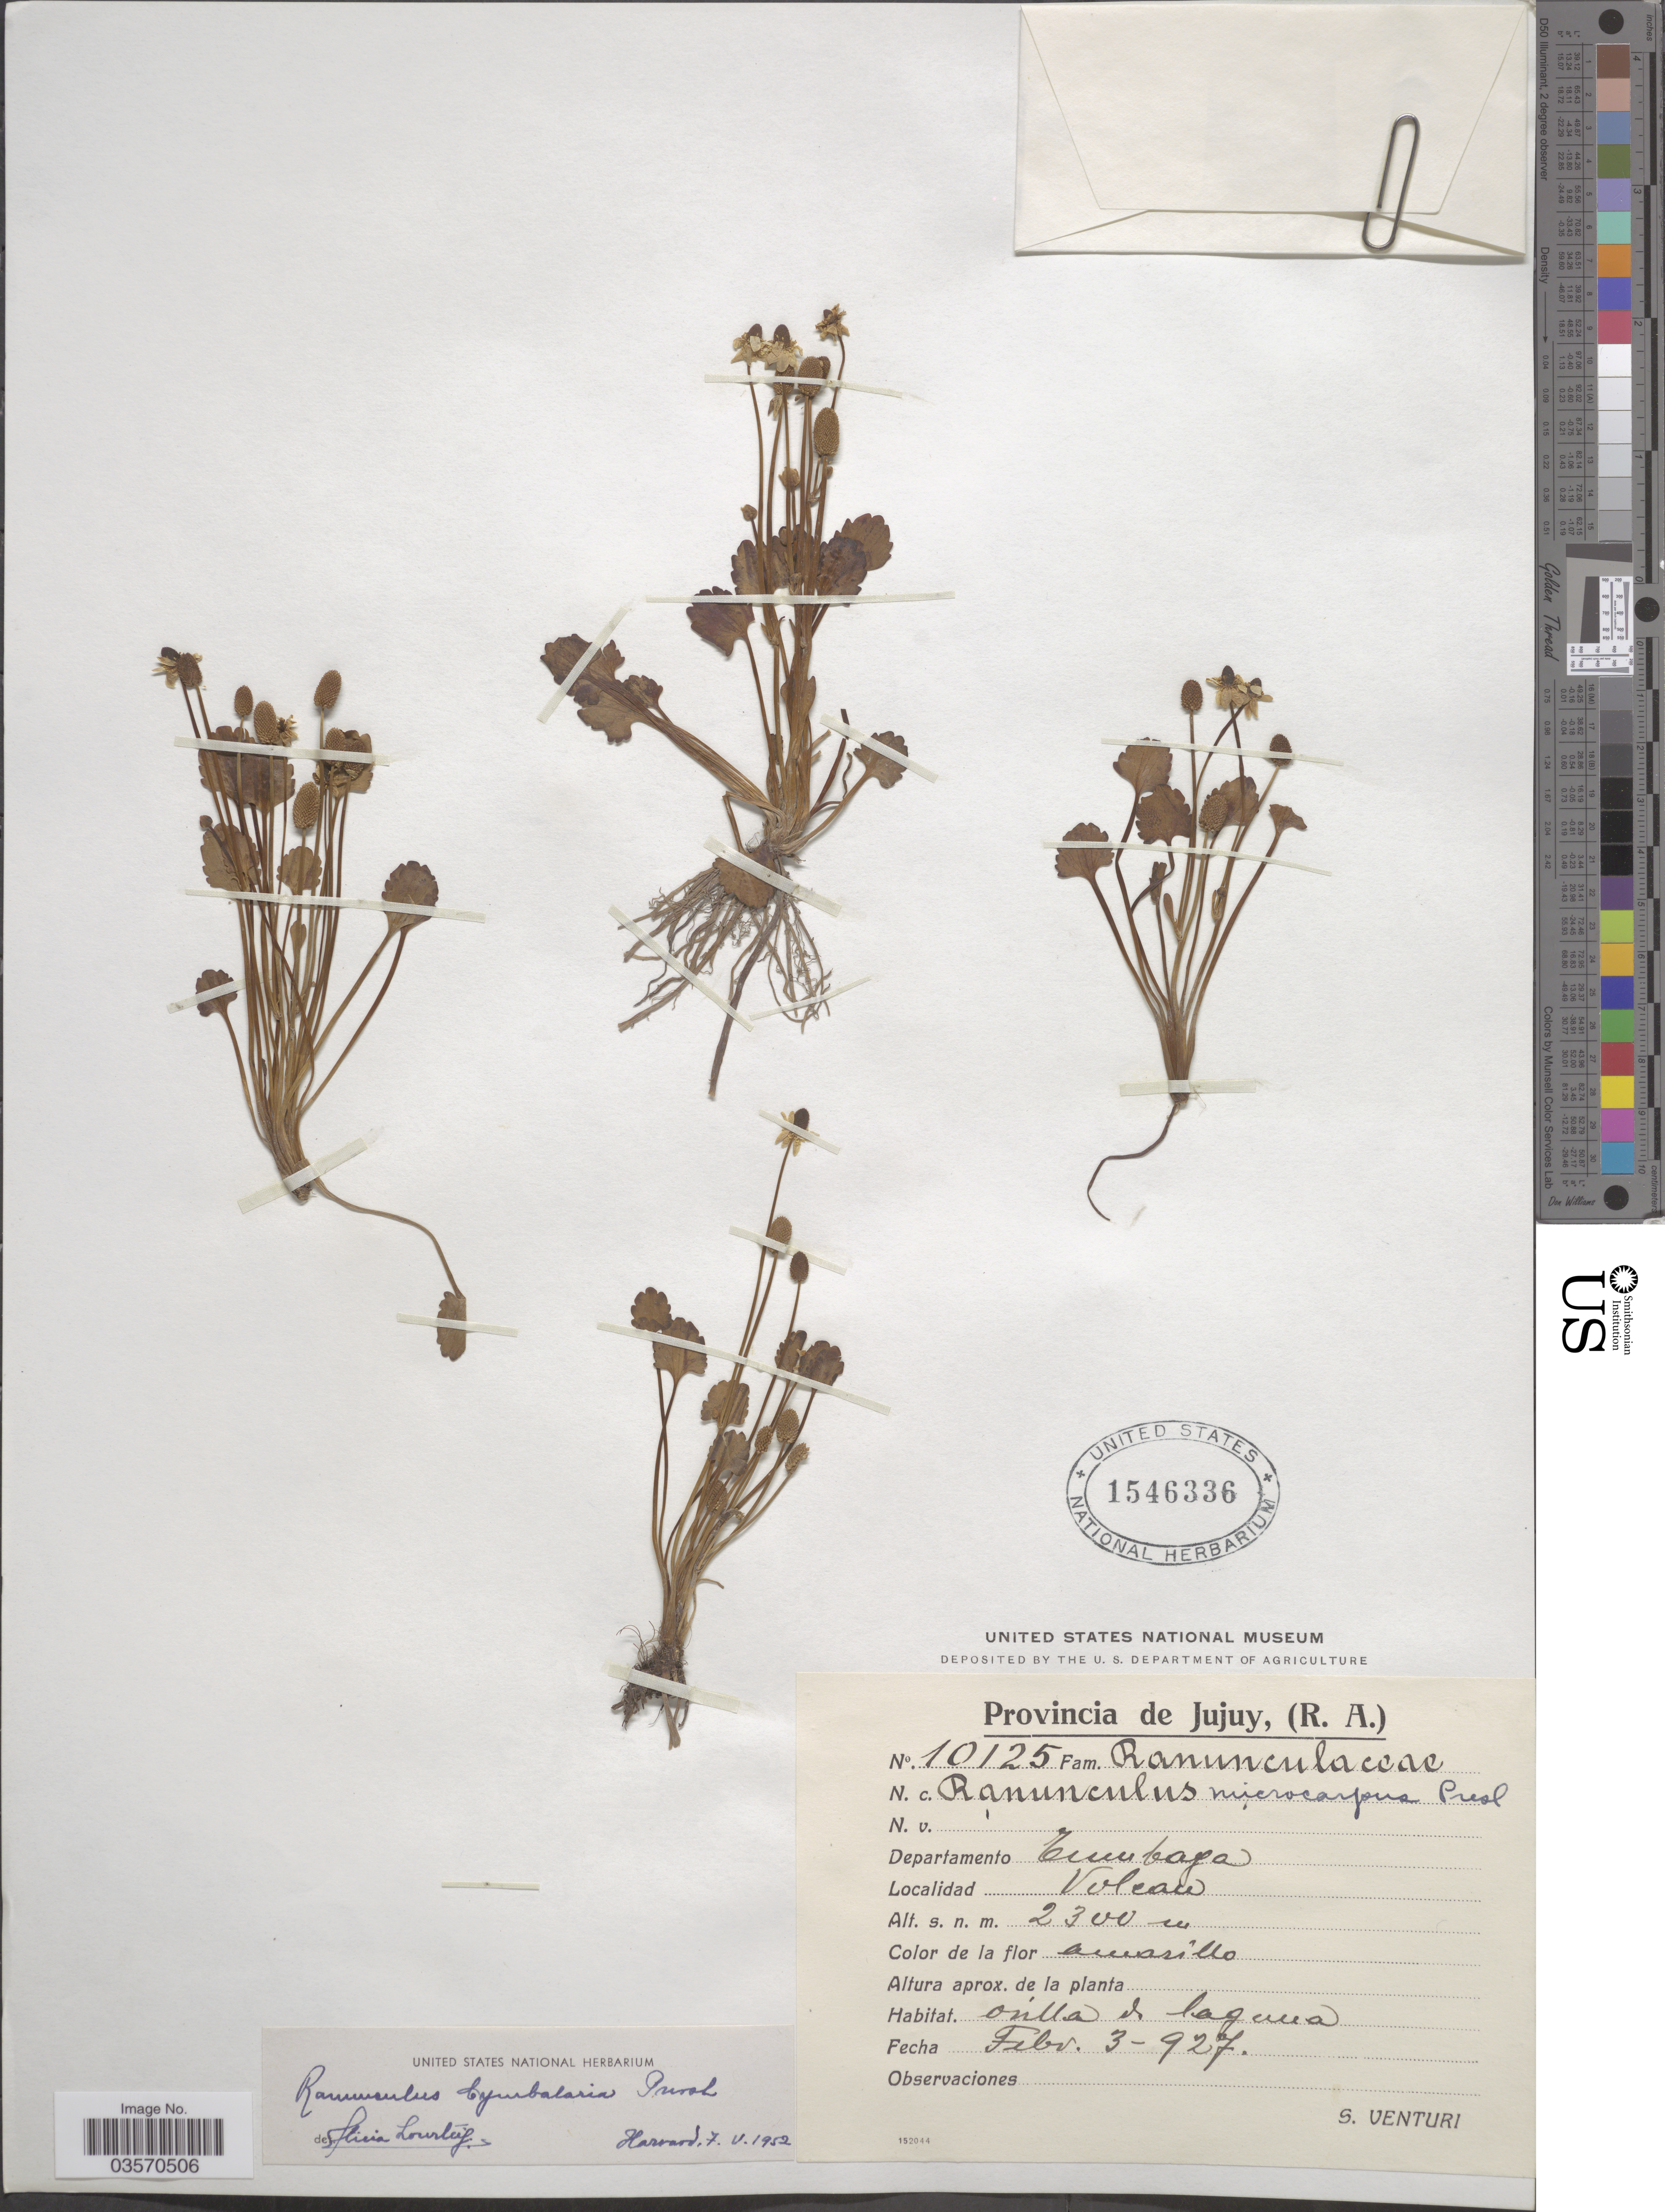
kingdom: Plantae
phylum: Tracheophyta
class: Magnoliopsida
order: Ranunculales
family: Ranunculaceae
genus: Halerpestes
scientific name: Halerpestes cymbalaria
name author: (Pursh) Greene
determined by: Strong, M. T., (US), Smithsonian Institution - National Museum of Natural History (UNITED STATES)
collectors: S. Venturi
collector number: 10125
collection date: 1927-02-03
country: Argentina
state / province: Jujuy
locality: Departamento Tumbaya. Volcan.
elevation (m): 2300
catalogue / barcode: US 1546336